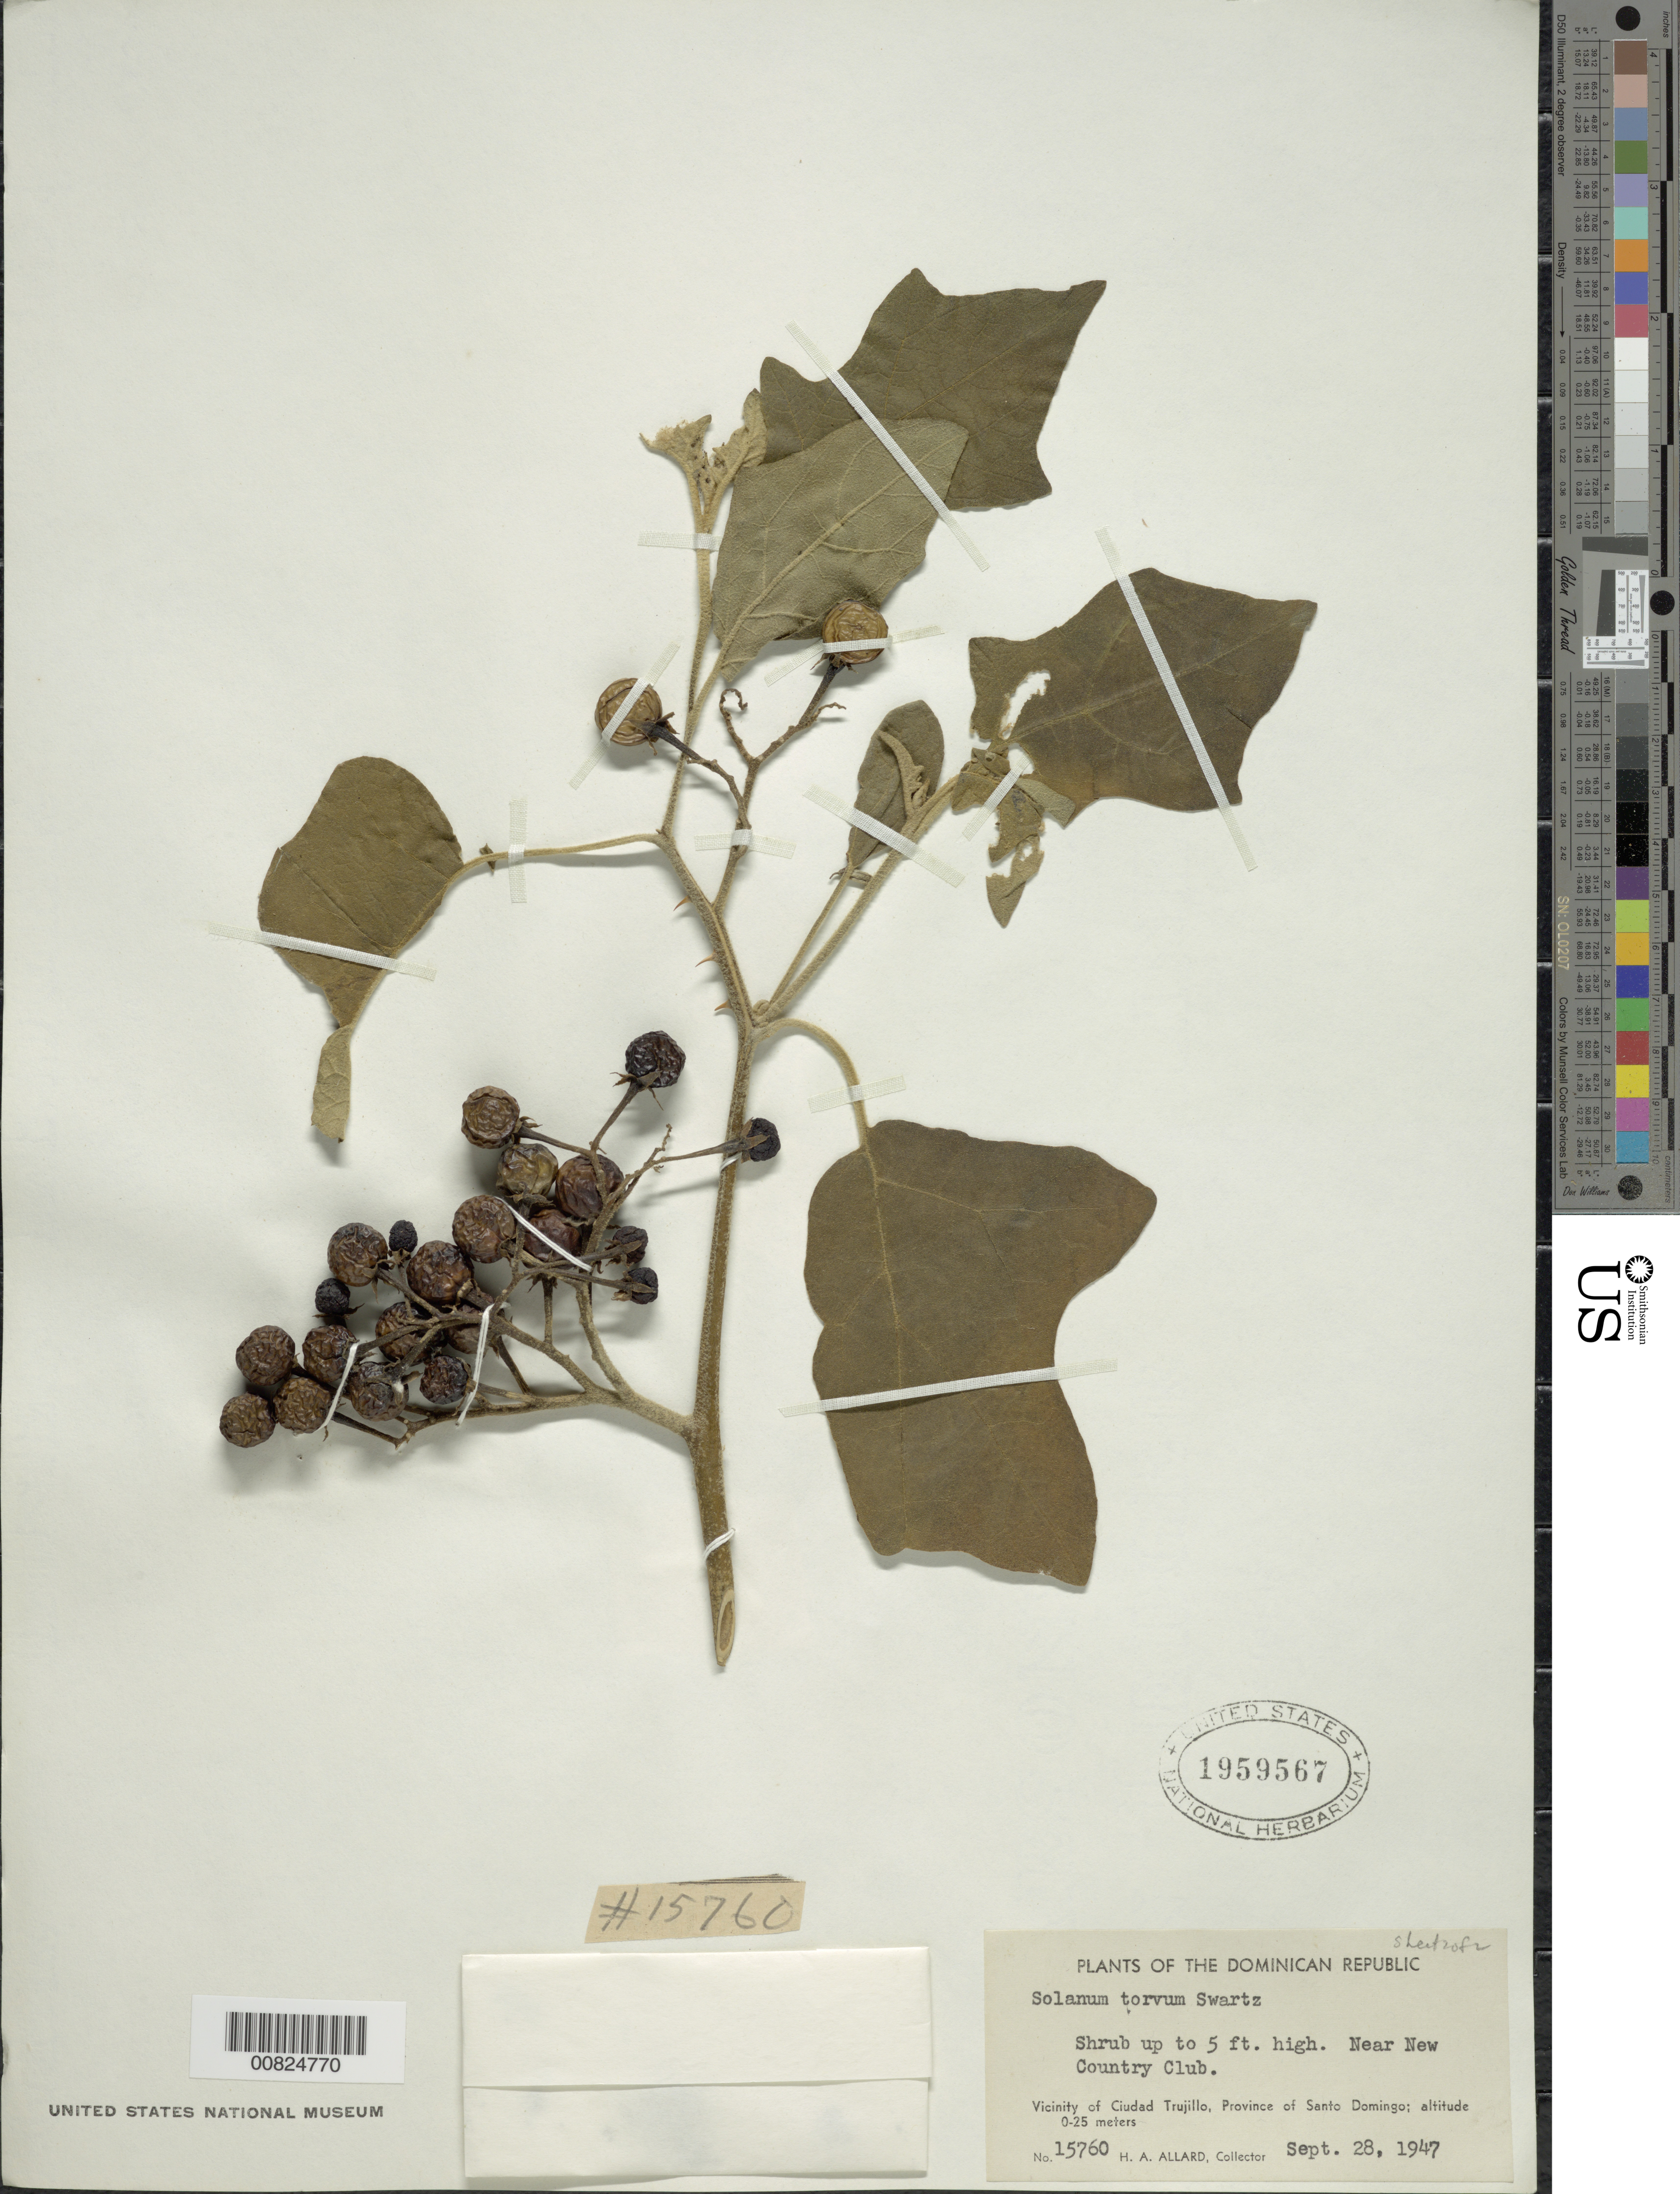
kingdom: Plantae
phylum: Tracheophyta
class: Magnoliopsida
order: Solanales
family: Solanaceae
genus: Solanum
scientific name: Solanum torvum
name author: Sw.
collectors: H. A. Allard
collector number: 15760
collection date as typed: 28 Sep 1947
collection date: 1947-09-28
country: Dominican Republic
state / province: Distrito Nacional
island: Hispaniola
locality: Vicinity of Santo Domingo, near new country club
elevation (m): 0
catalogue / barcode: US 1959567